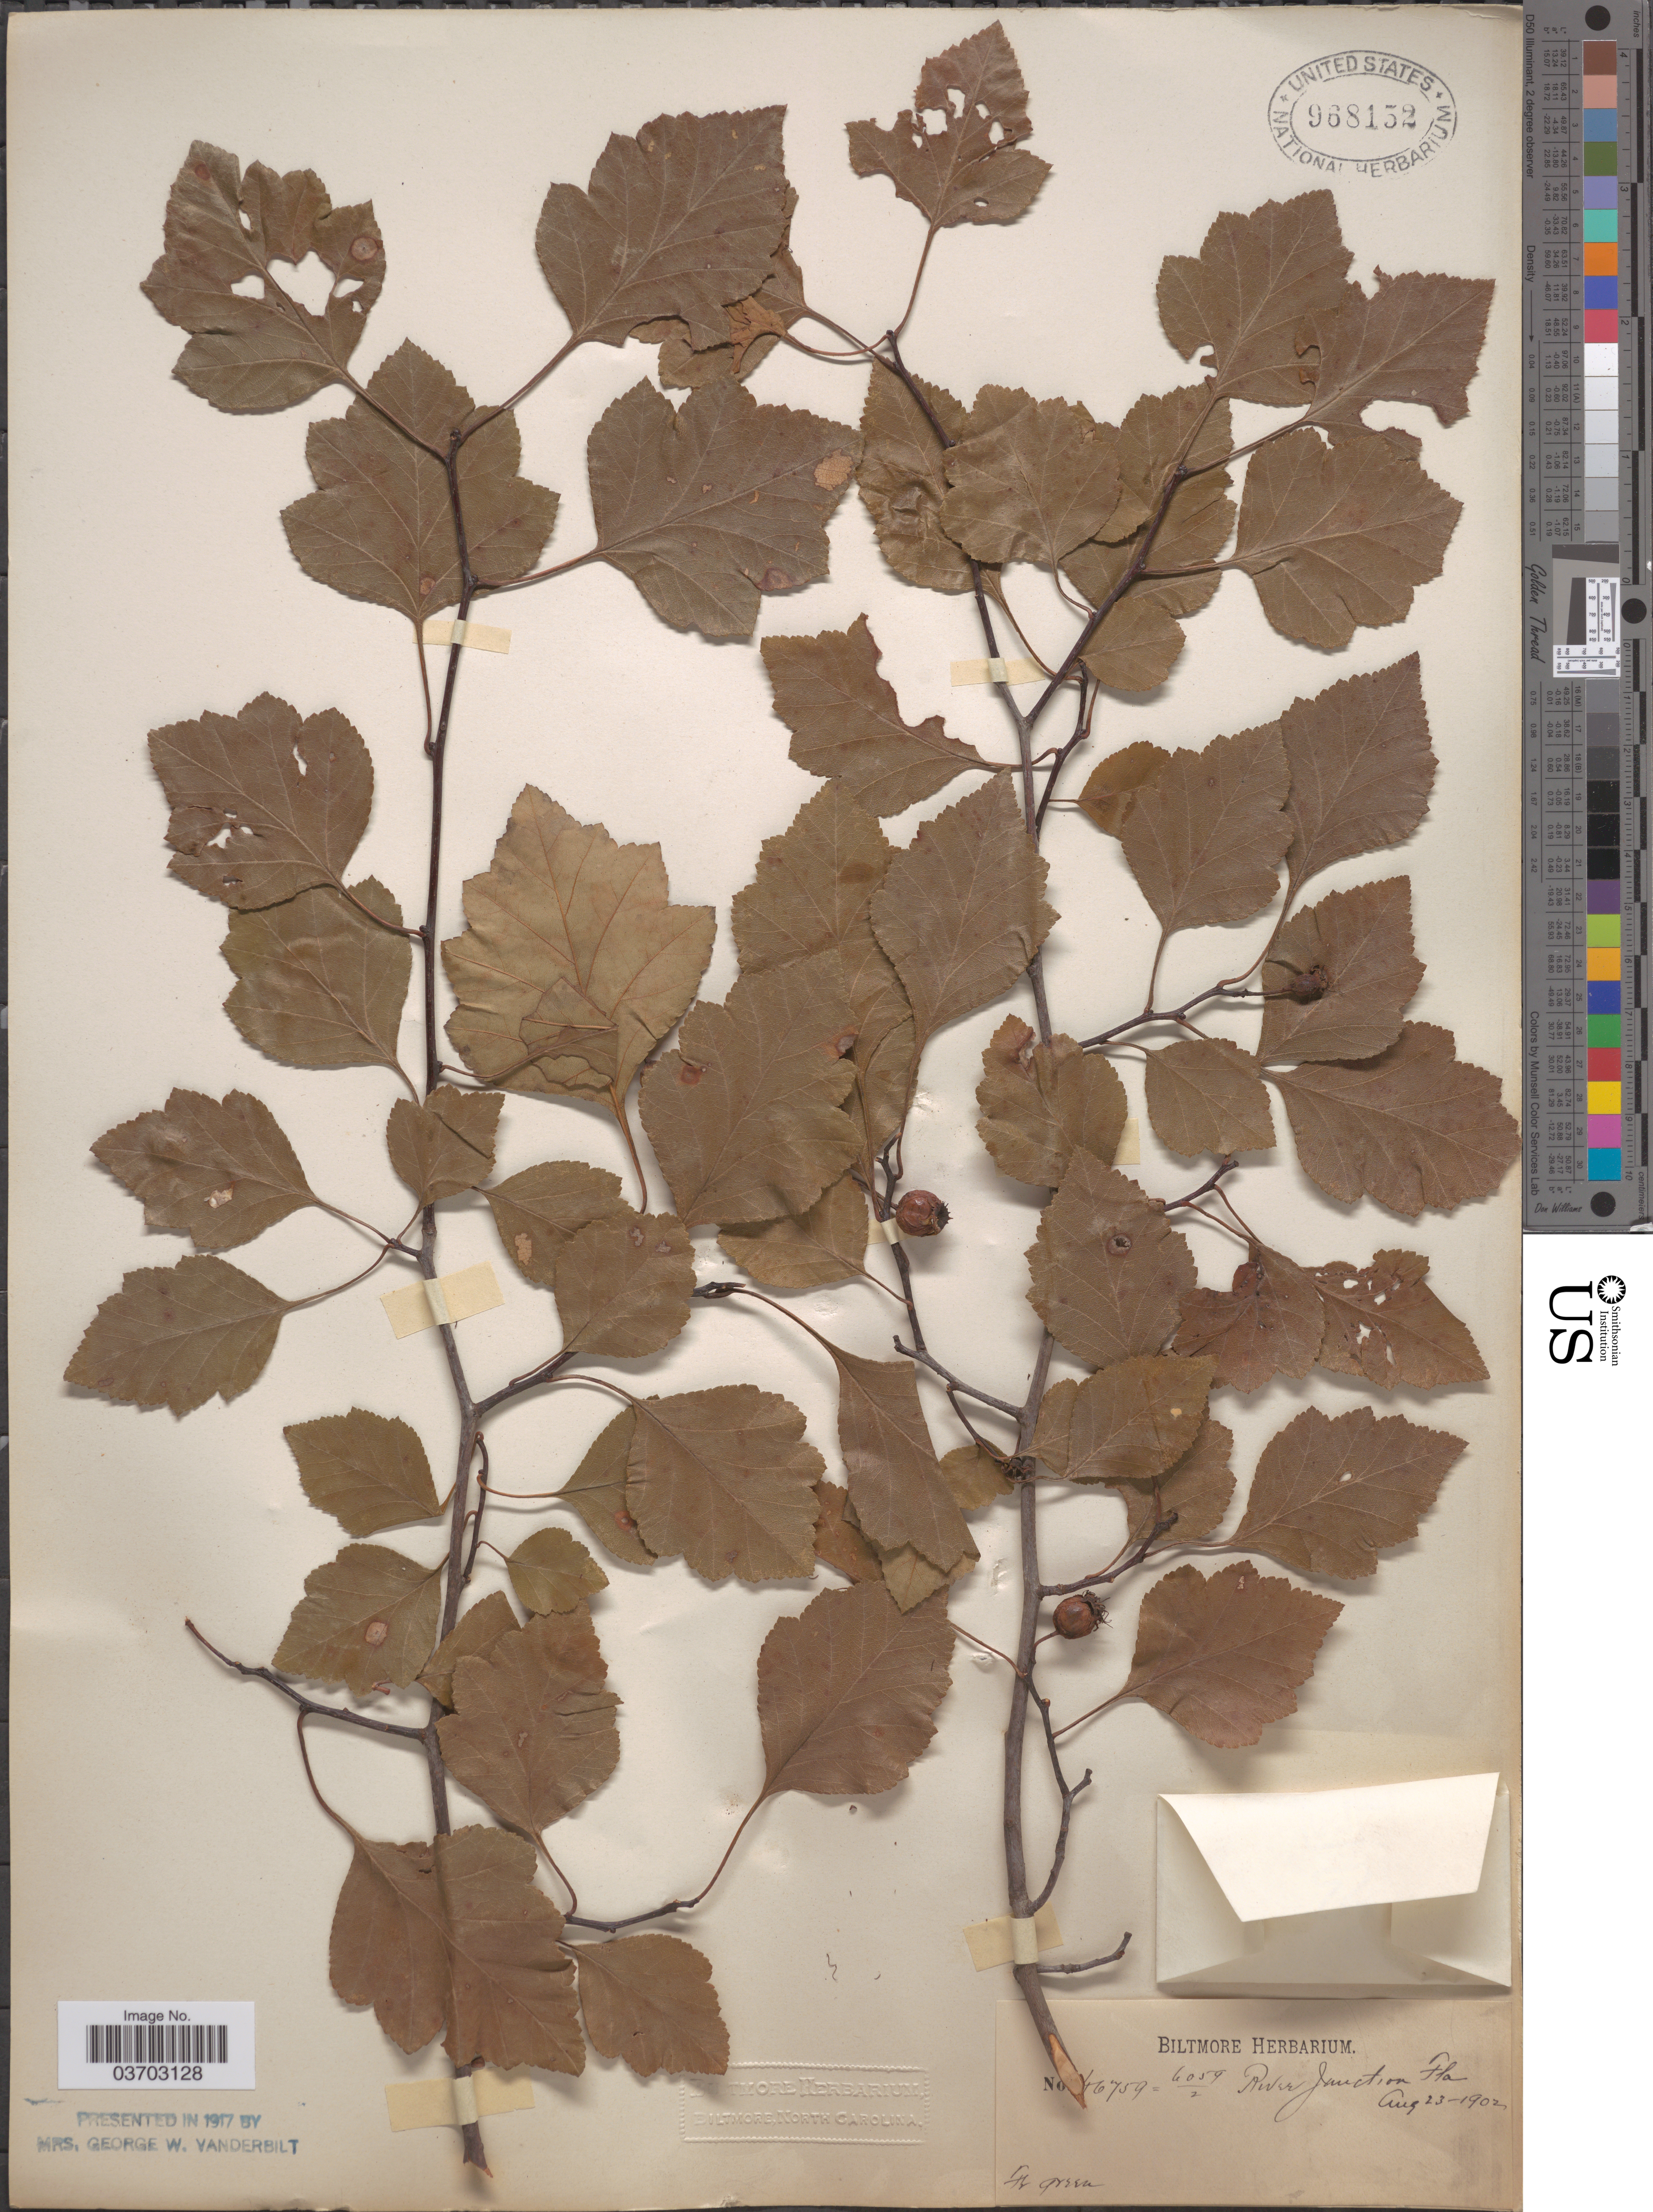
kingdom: Plantae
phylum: Tracheophyta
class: Magnoliopsida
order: Rosales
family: Rosaceae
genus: Crataegus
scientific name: Crataegus sp.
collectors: ex herb. Biltmore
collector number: !6759=6059/2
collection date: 1902-08-23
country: United States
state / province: Florida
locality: River Junction.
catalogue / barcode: US 968152